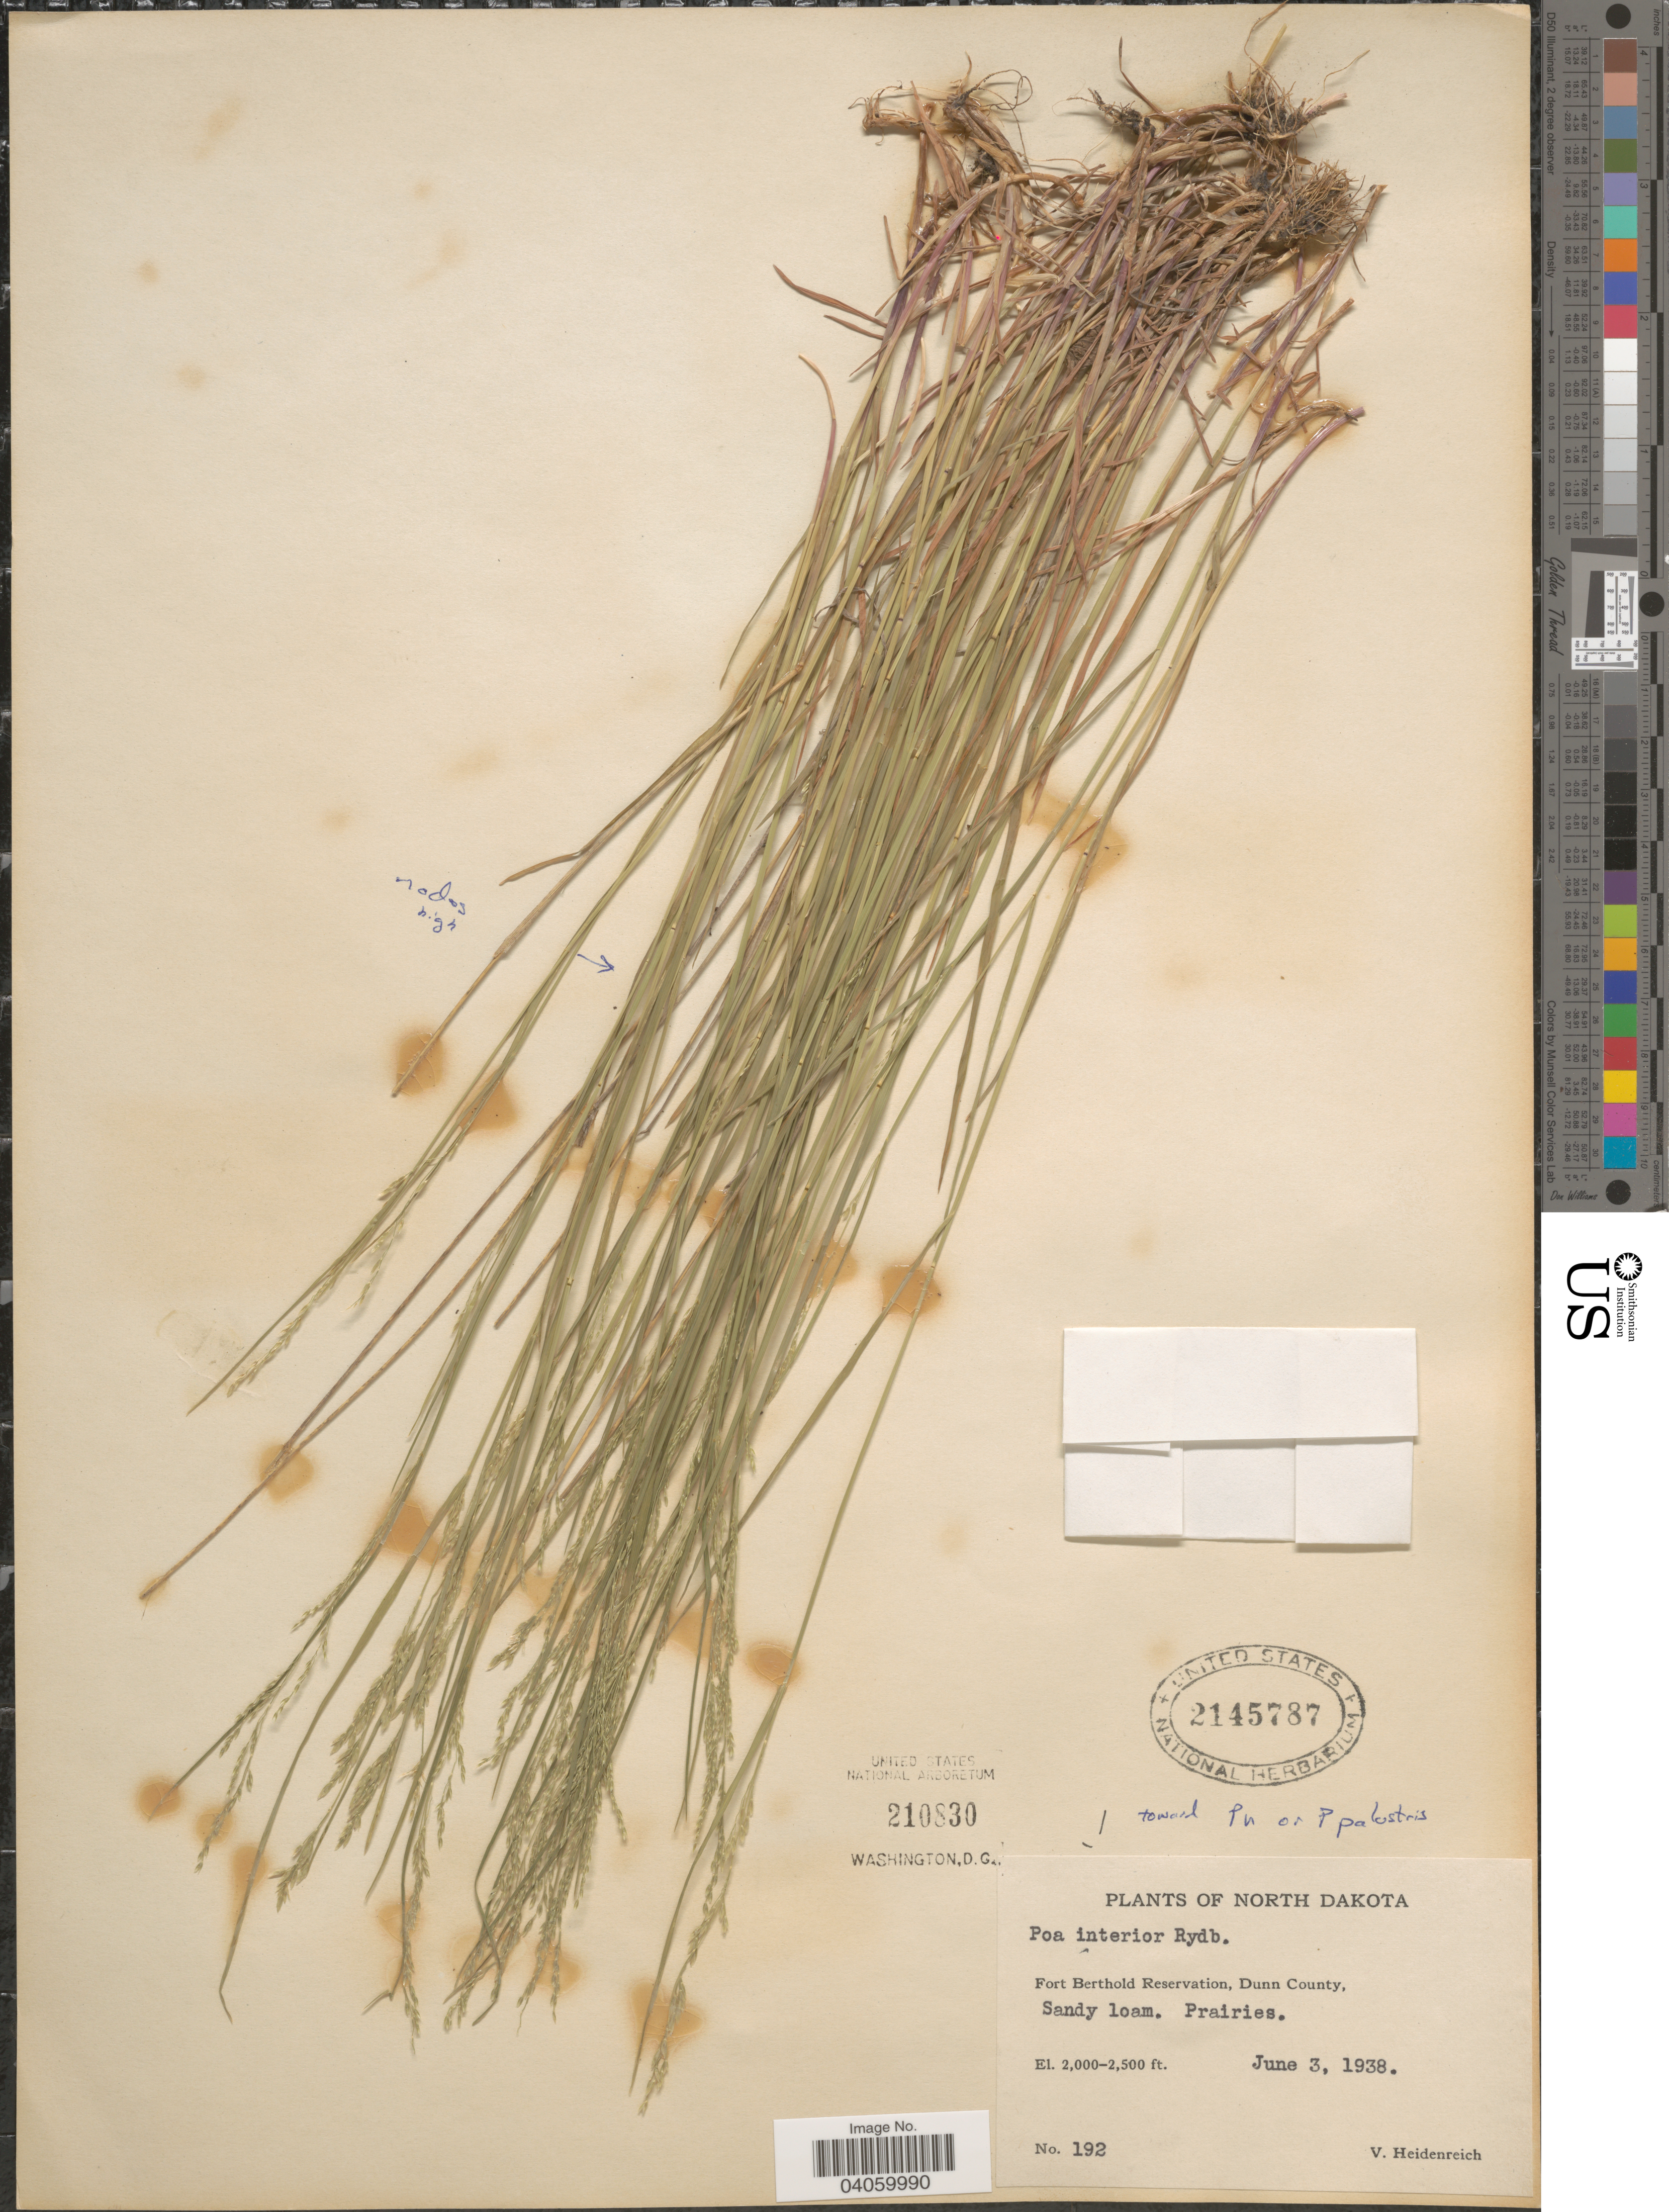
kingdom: Plantae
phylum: Tracheophyta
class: Liliopsida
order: Poales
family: Poaceae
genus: Poa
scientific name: Poa interior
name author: Rydb.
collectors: V. Heidenreich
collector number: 192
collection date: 1938-06-03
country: United States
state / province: North Dakota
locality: Fort Berthold Reservation, Dunn County.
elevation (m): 610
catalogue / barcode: US 2145787